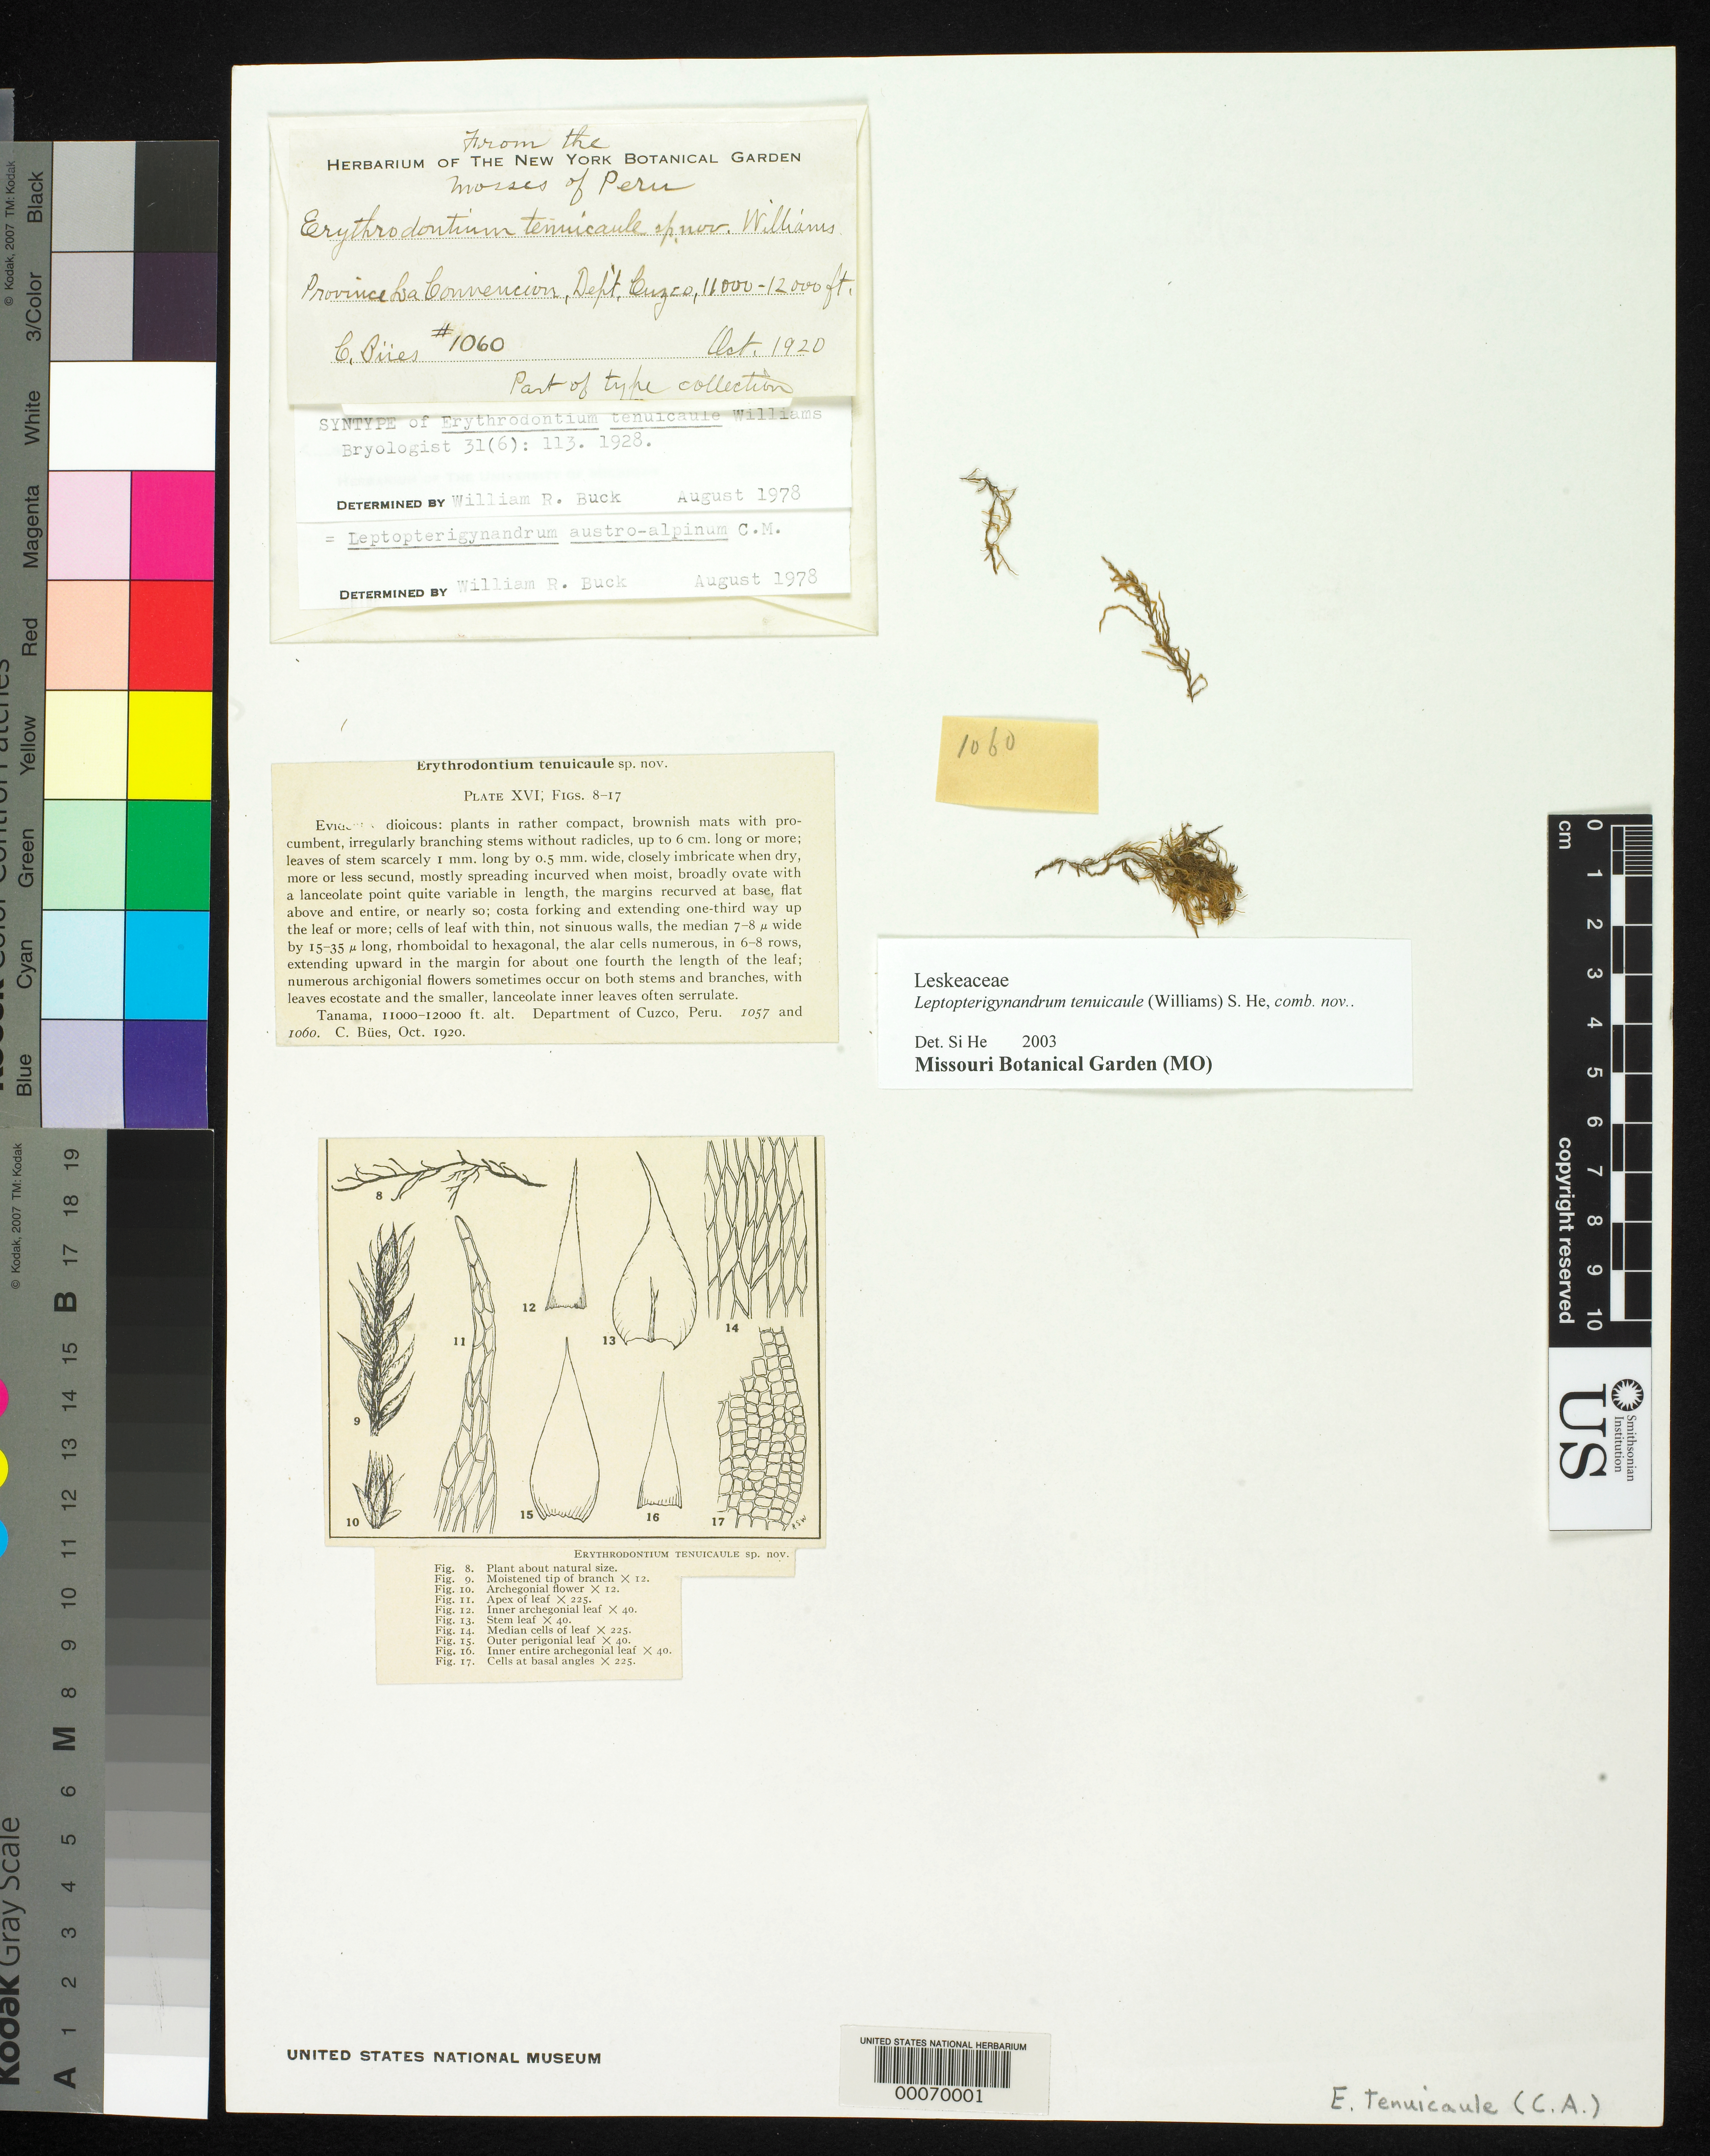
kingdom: Plantae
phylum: Bryophyta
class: Bryopsida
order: Hypnales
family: Entodontaceae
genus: Erythrodontium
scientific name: Erythrodontium tenuicaule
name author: R.S. Williams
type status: Syntype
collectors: C. Bues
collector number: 1060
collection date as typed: Oct 1920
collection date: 1920-10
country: Peru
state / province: Cusco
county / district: La Convención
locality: La Convención, Tanama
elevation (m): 3353